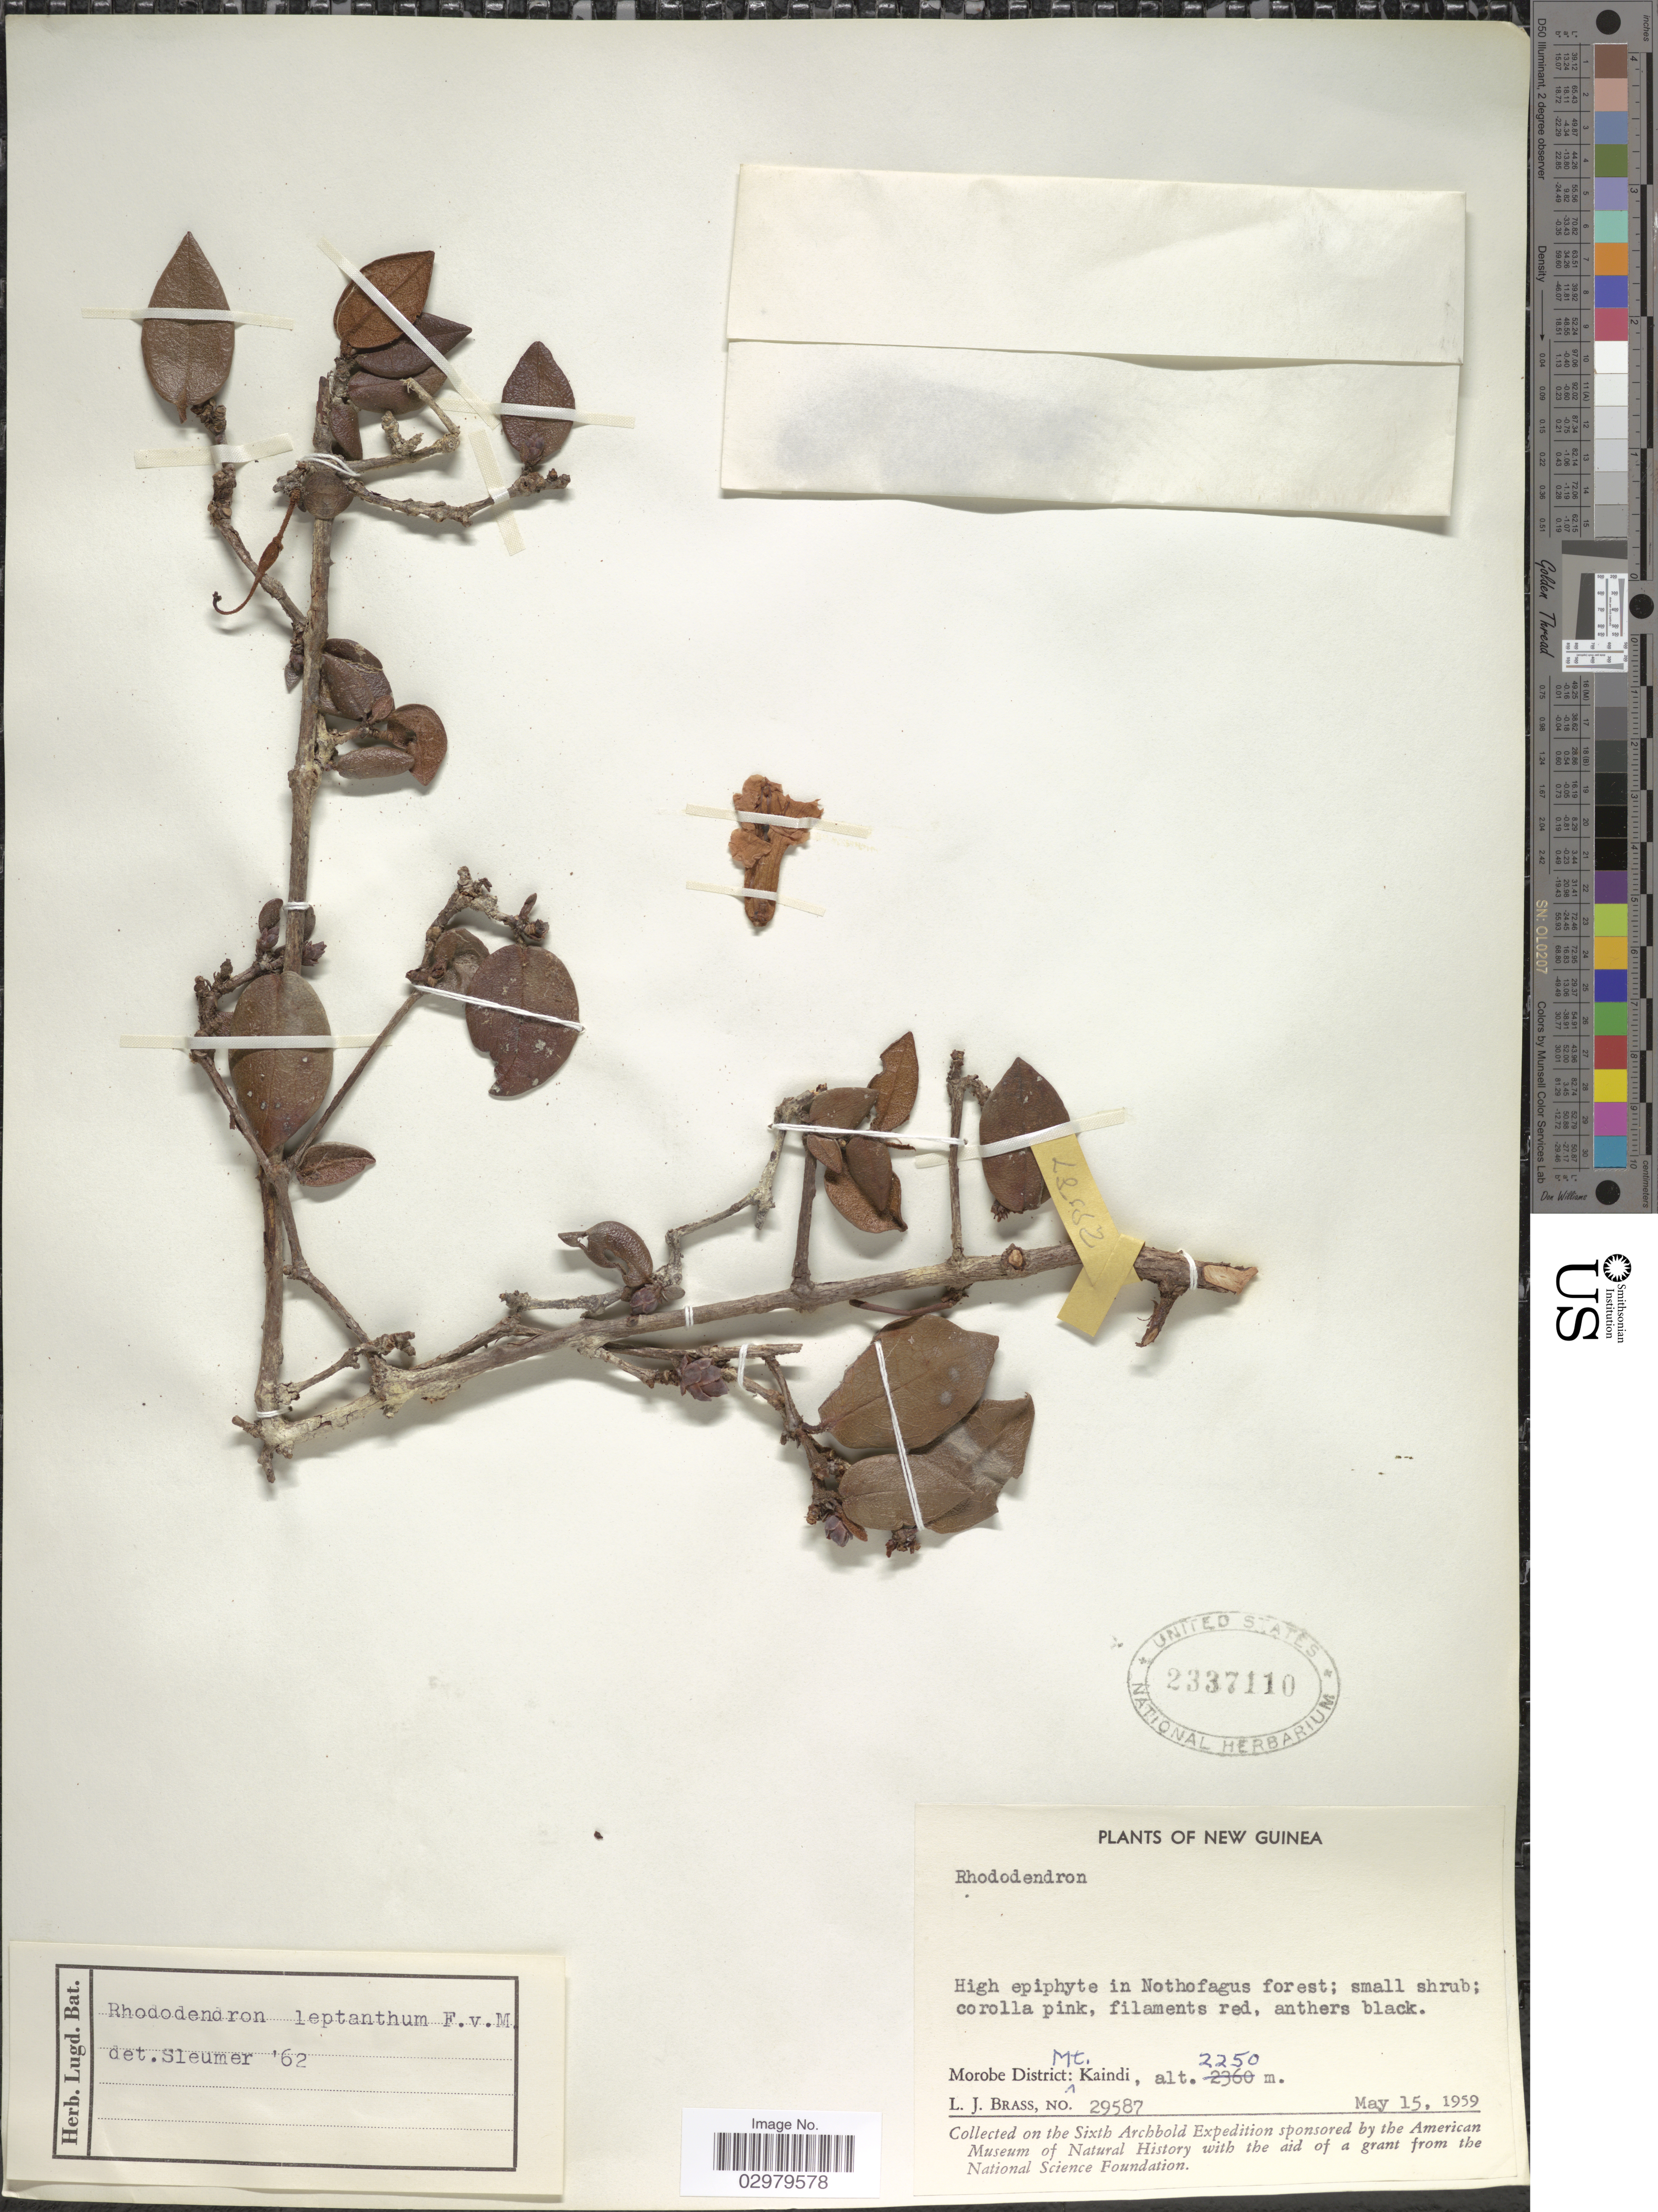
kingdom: Plantae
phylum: Tracheophyta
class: Magnoliopsida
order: Ericales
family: Ericaceae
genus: Rhododendron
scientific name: Rhododendron leptanthum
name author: Hayata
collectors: L. J. Brass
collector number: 29587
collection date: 1959-05-15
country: Papua New Guinea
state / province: Morobe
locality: New Guinea. Morobe District: Mt. Kaindi.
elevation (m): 2250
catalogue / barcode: US 2337110